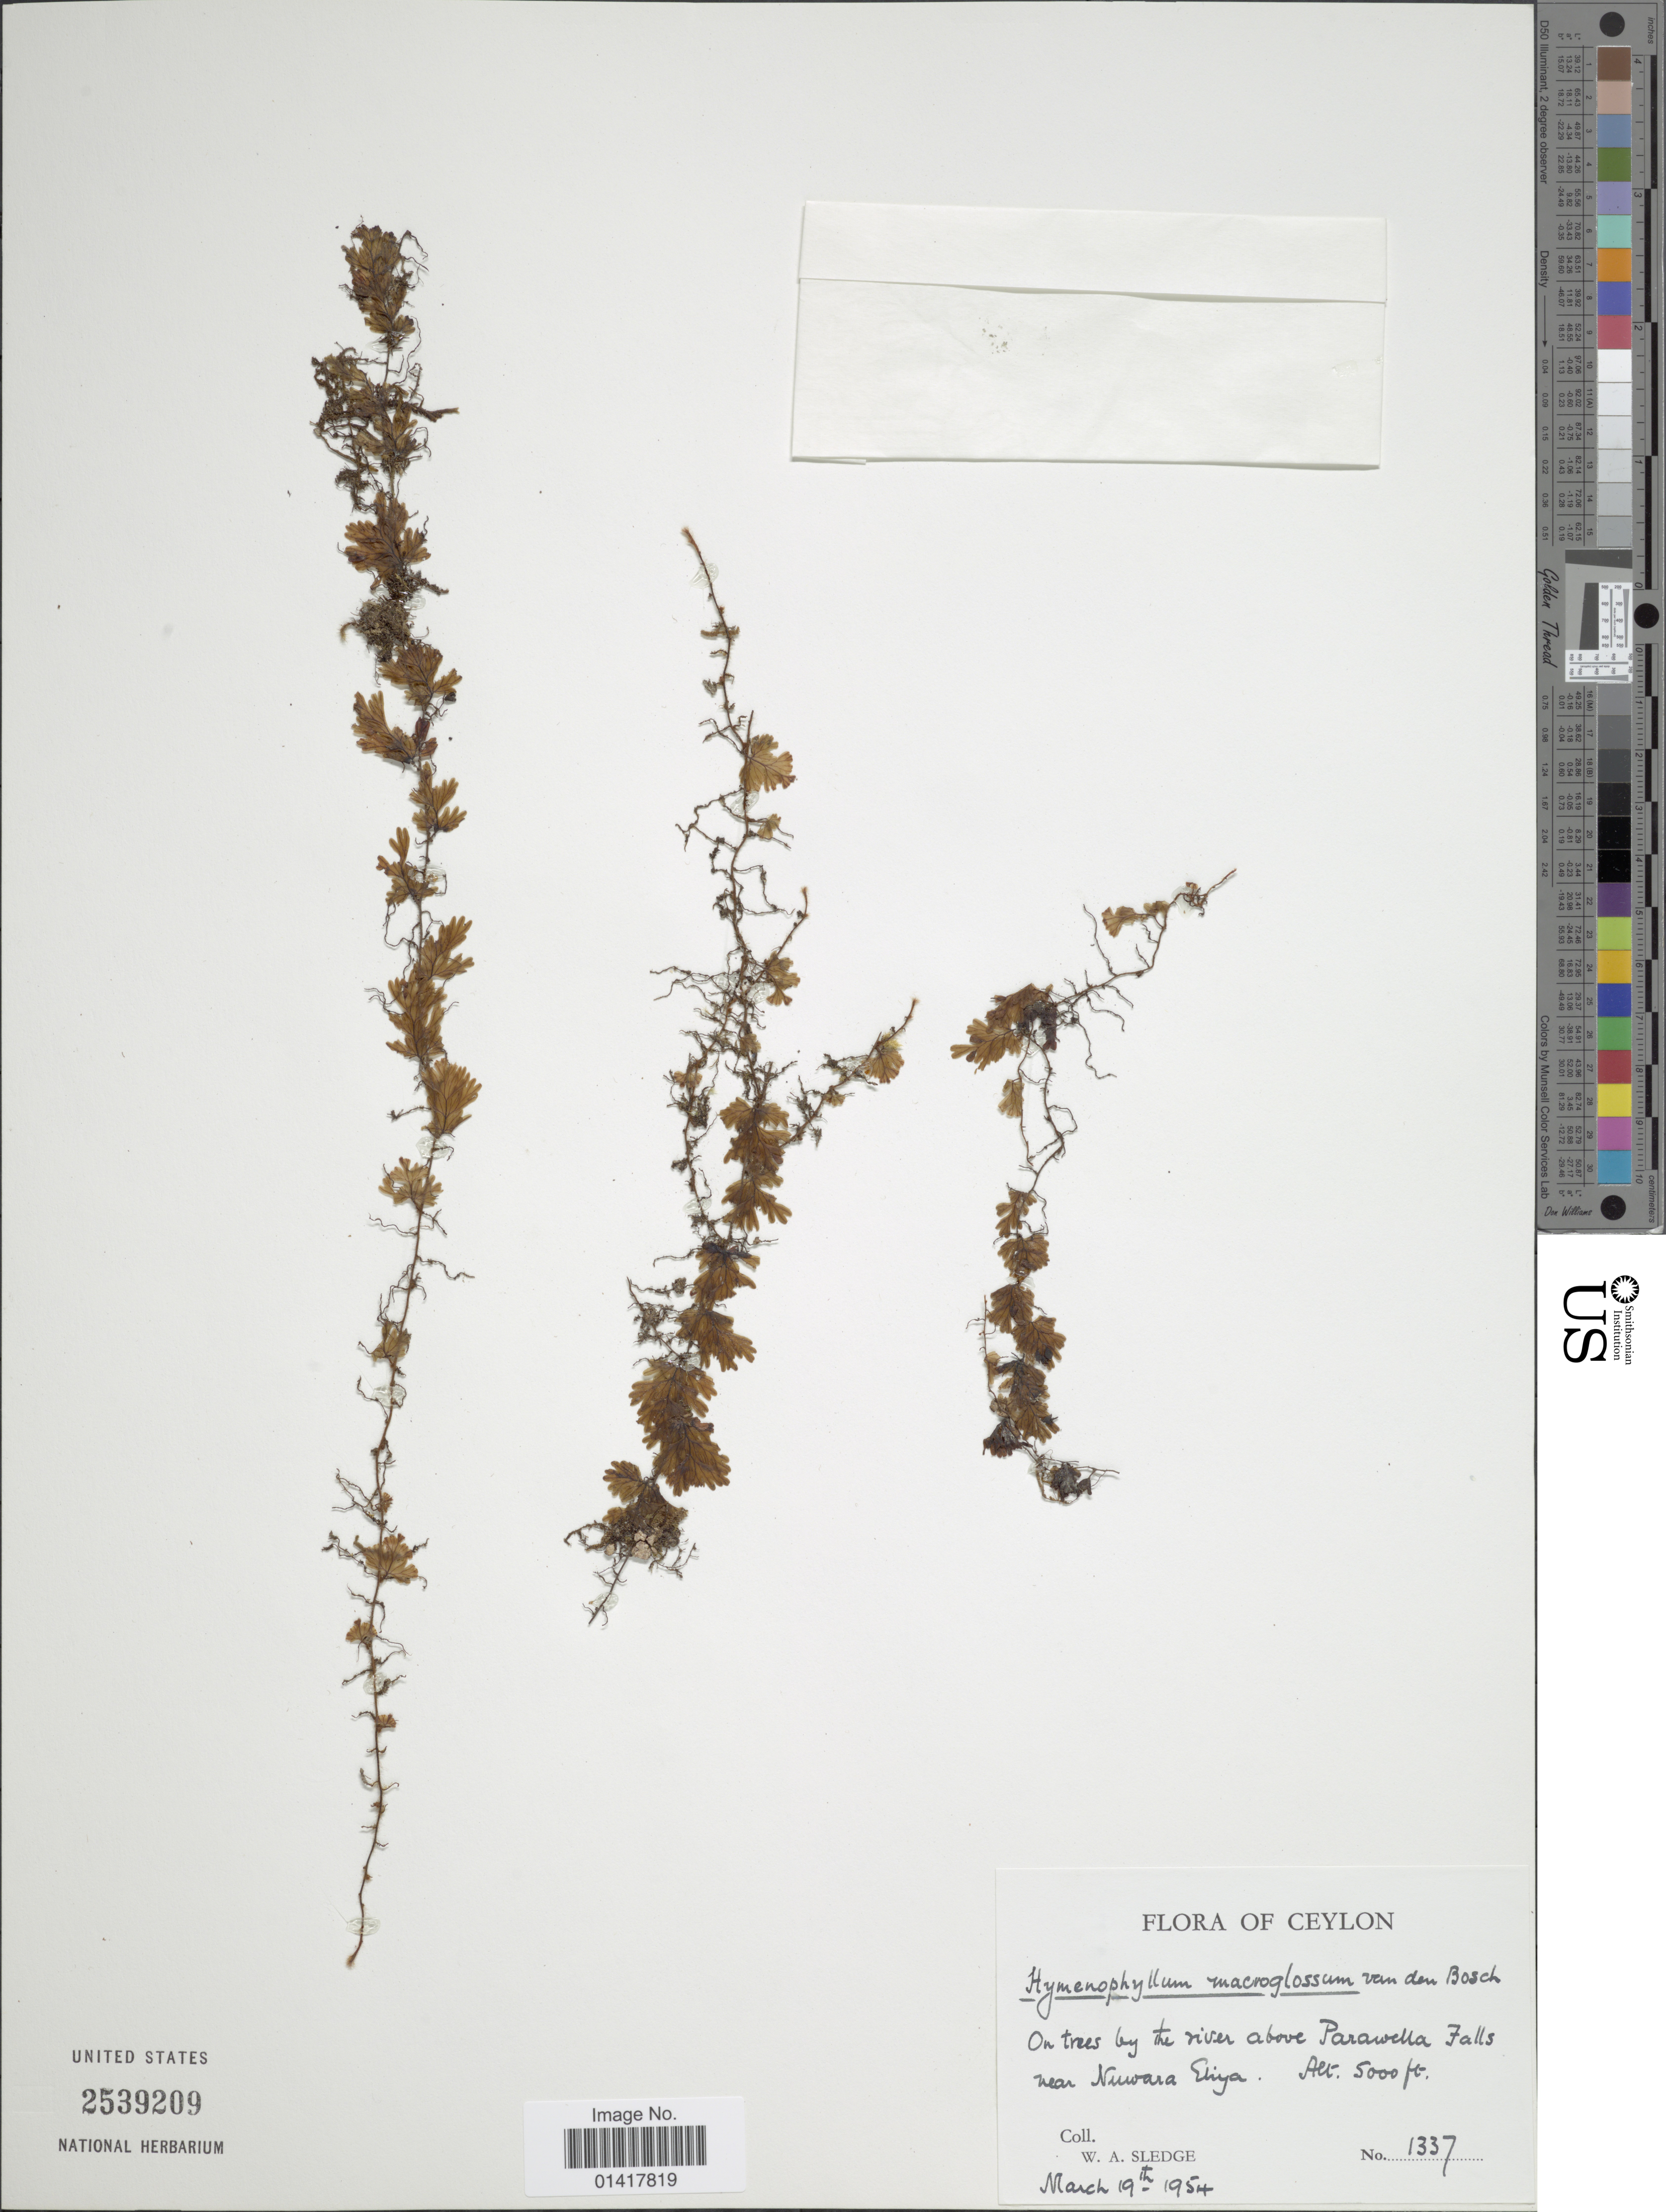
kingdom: Plantae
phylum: Tracheophyta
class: Polypodiopsida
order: Hymenophyllales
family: Hymenophyllaceae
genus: Hymenophyllum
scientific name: Hymenophyllum macroglossum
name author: Bosch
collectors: W. A. Sledge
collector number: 1337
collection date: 1954-03-19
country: Sri Lanka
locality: On trees by the river above Parawella Falls near Nuwara Ehiya, Ceylon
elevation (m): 1524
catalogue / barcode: US 2539209